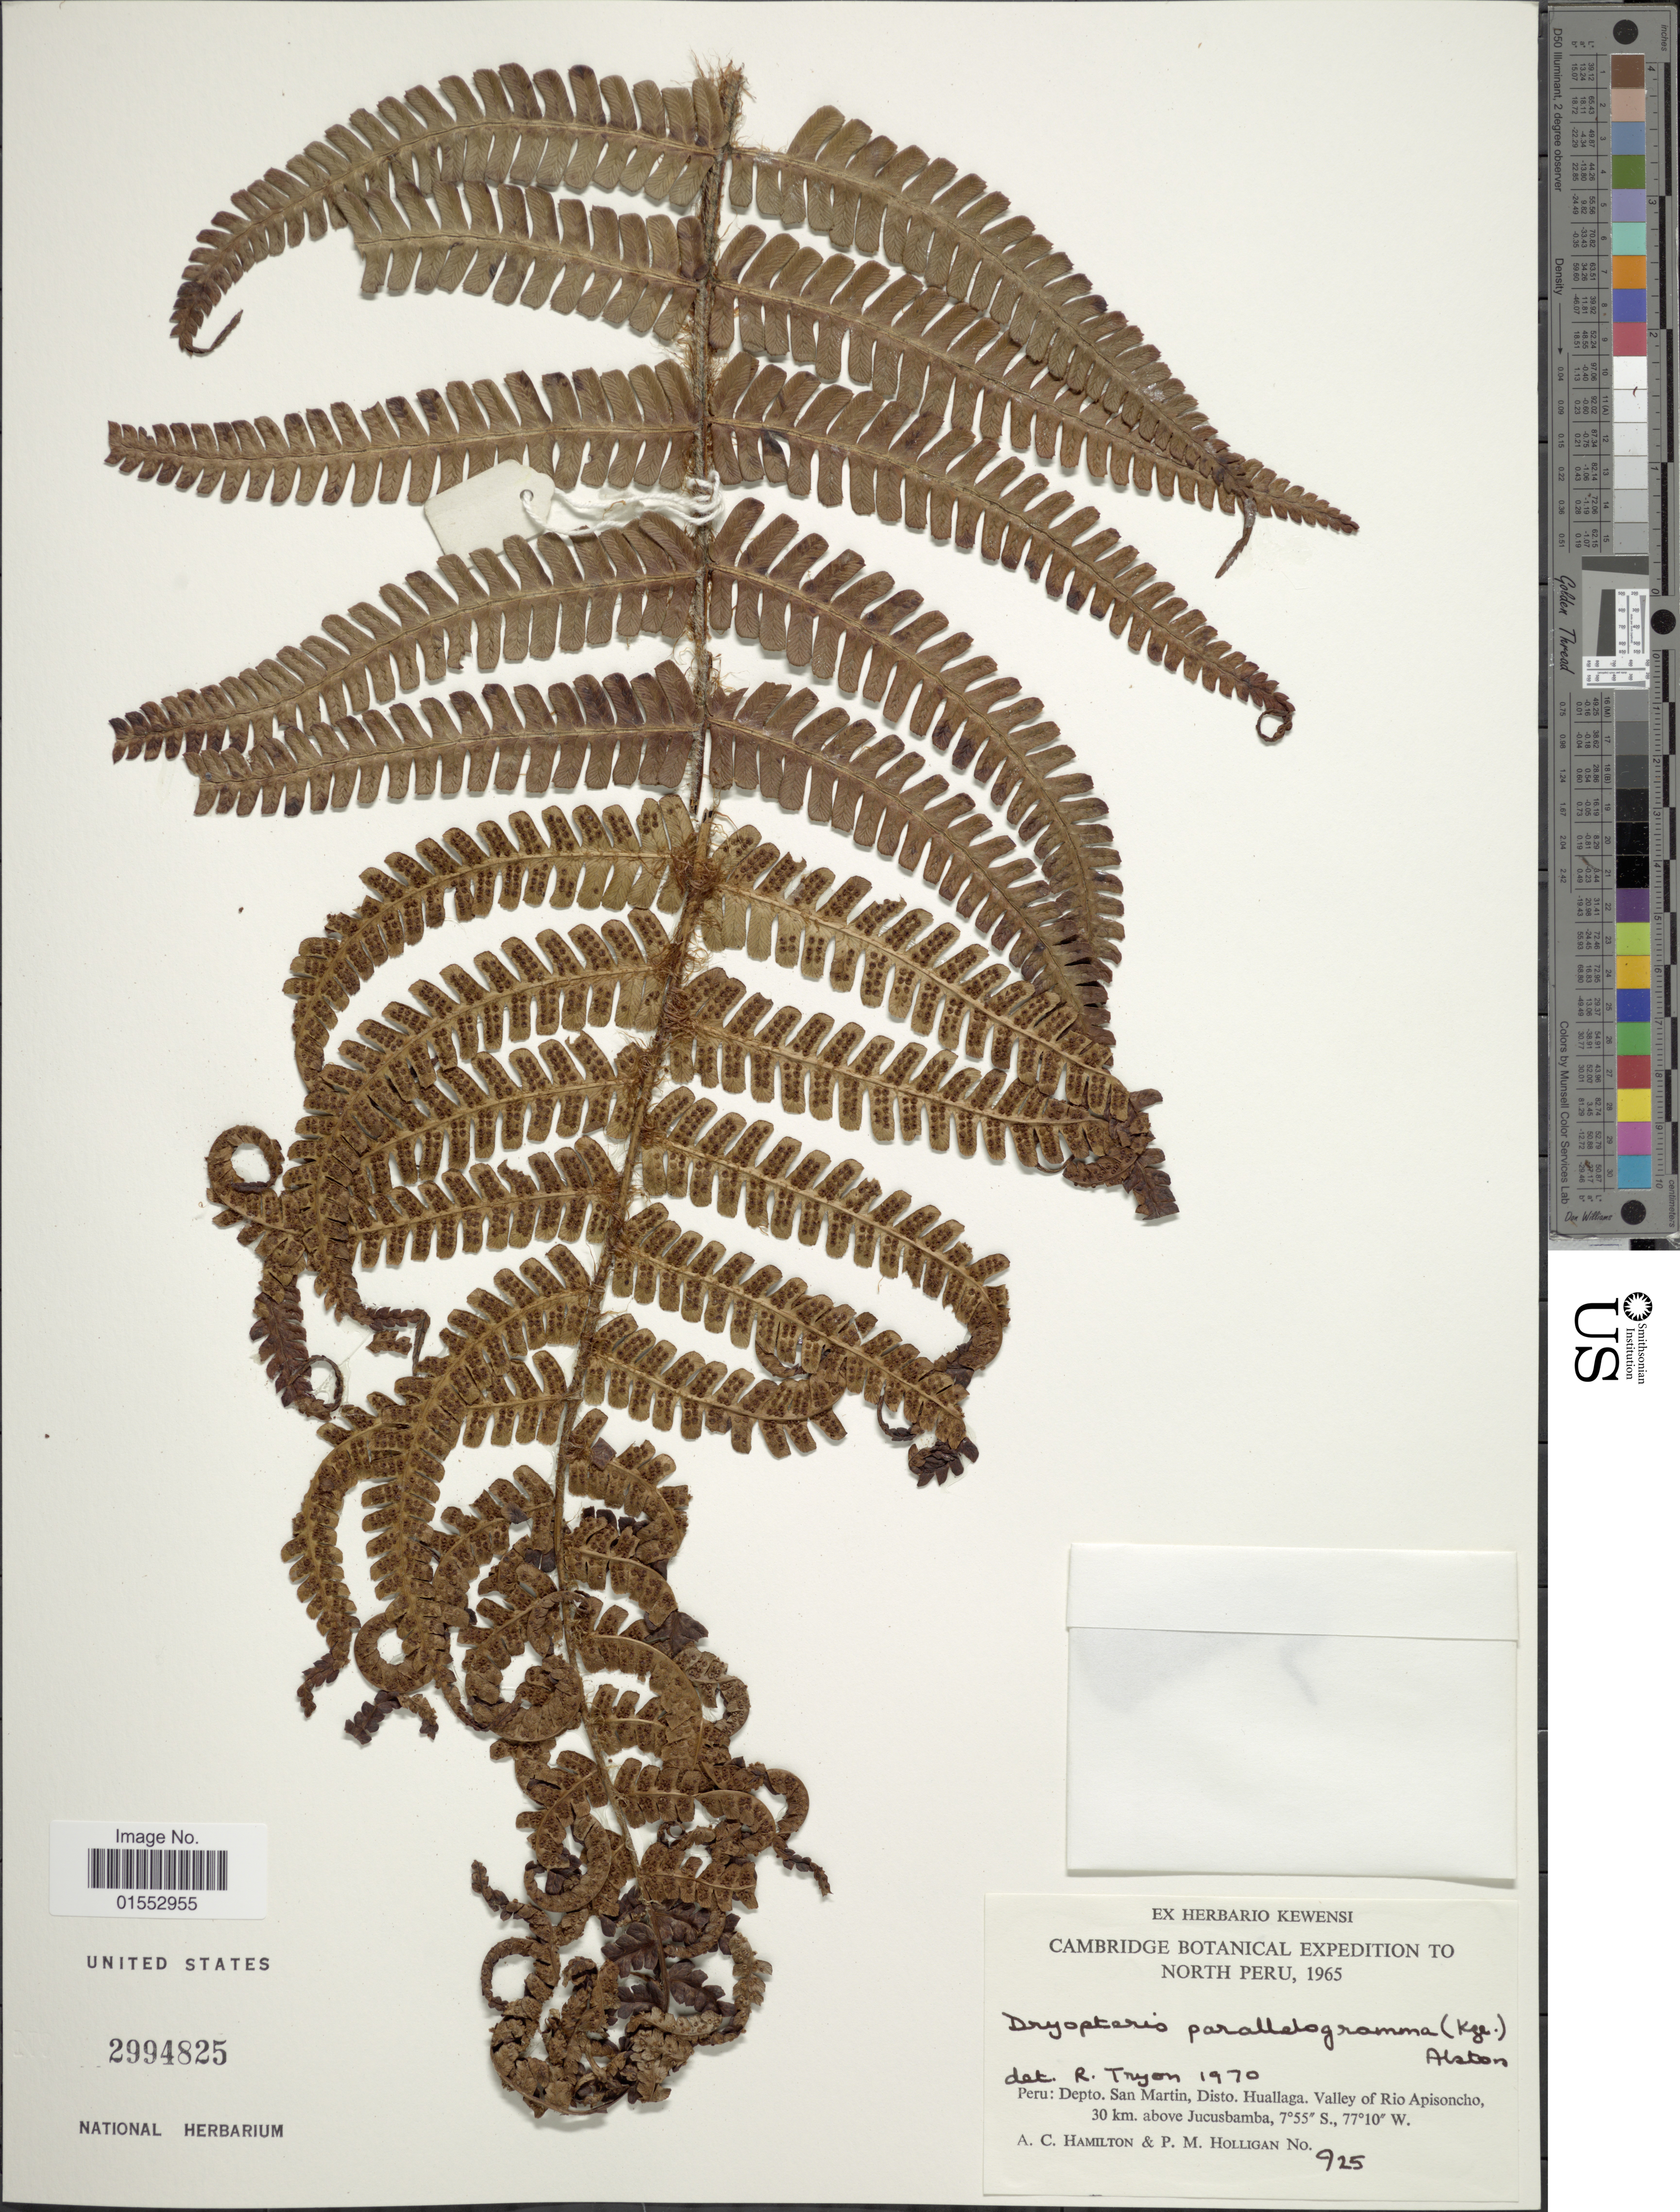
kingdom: Plantae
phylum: Tracheophyta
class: Polypodiopsida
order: Polypodiales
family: Dryopteridaceae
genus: Dryopteris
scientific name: Dryopteris wallichiana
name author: (Spreng.) Hyl.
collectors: A. Hamilton & P. Holligan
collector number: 925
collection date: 1965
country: Peru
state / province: San Martín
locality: North Peru. Depto. San Martin, Distro. Huallaga. Valley of Rio Apisoncho, 30 km. above Jucusbamba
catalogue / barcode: US 2994825